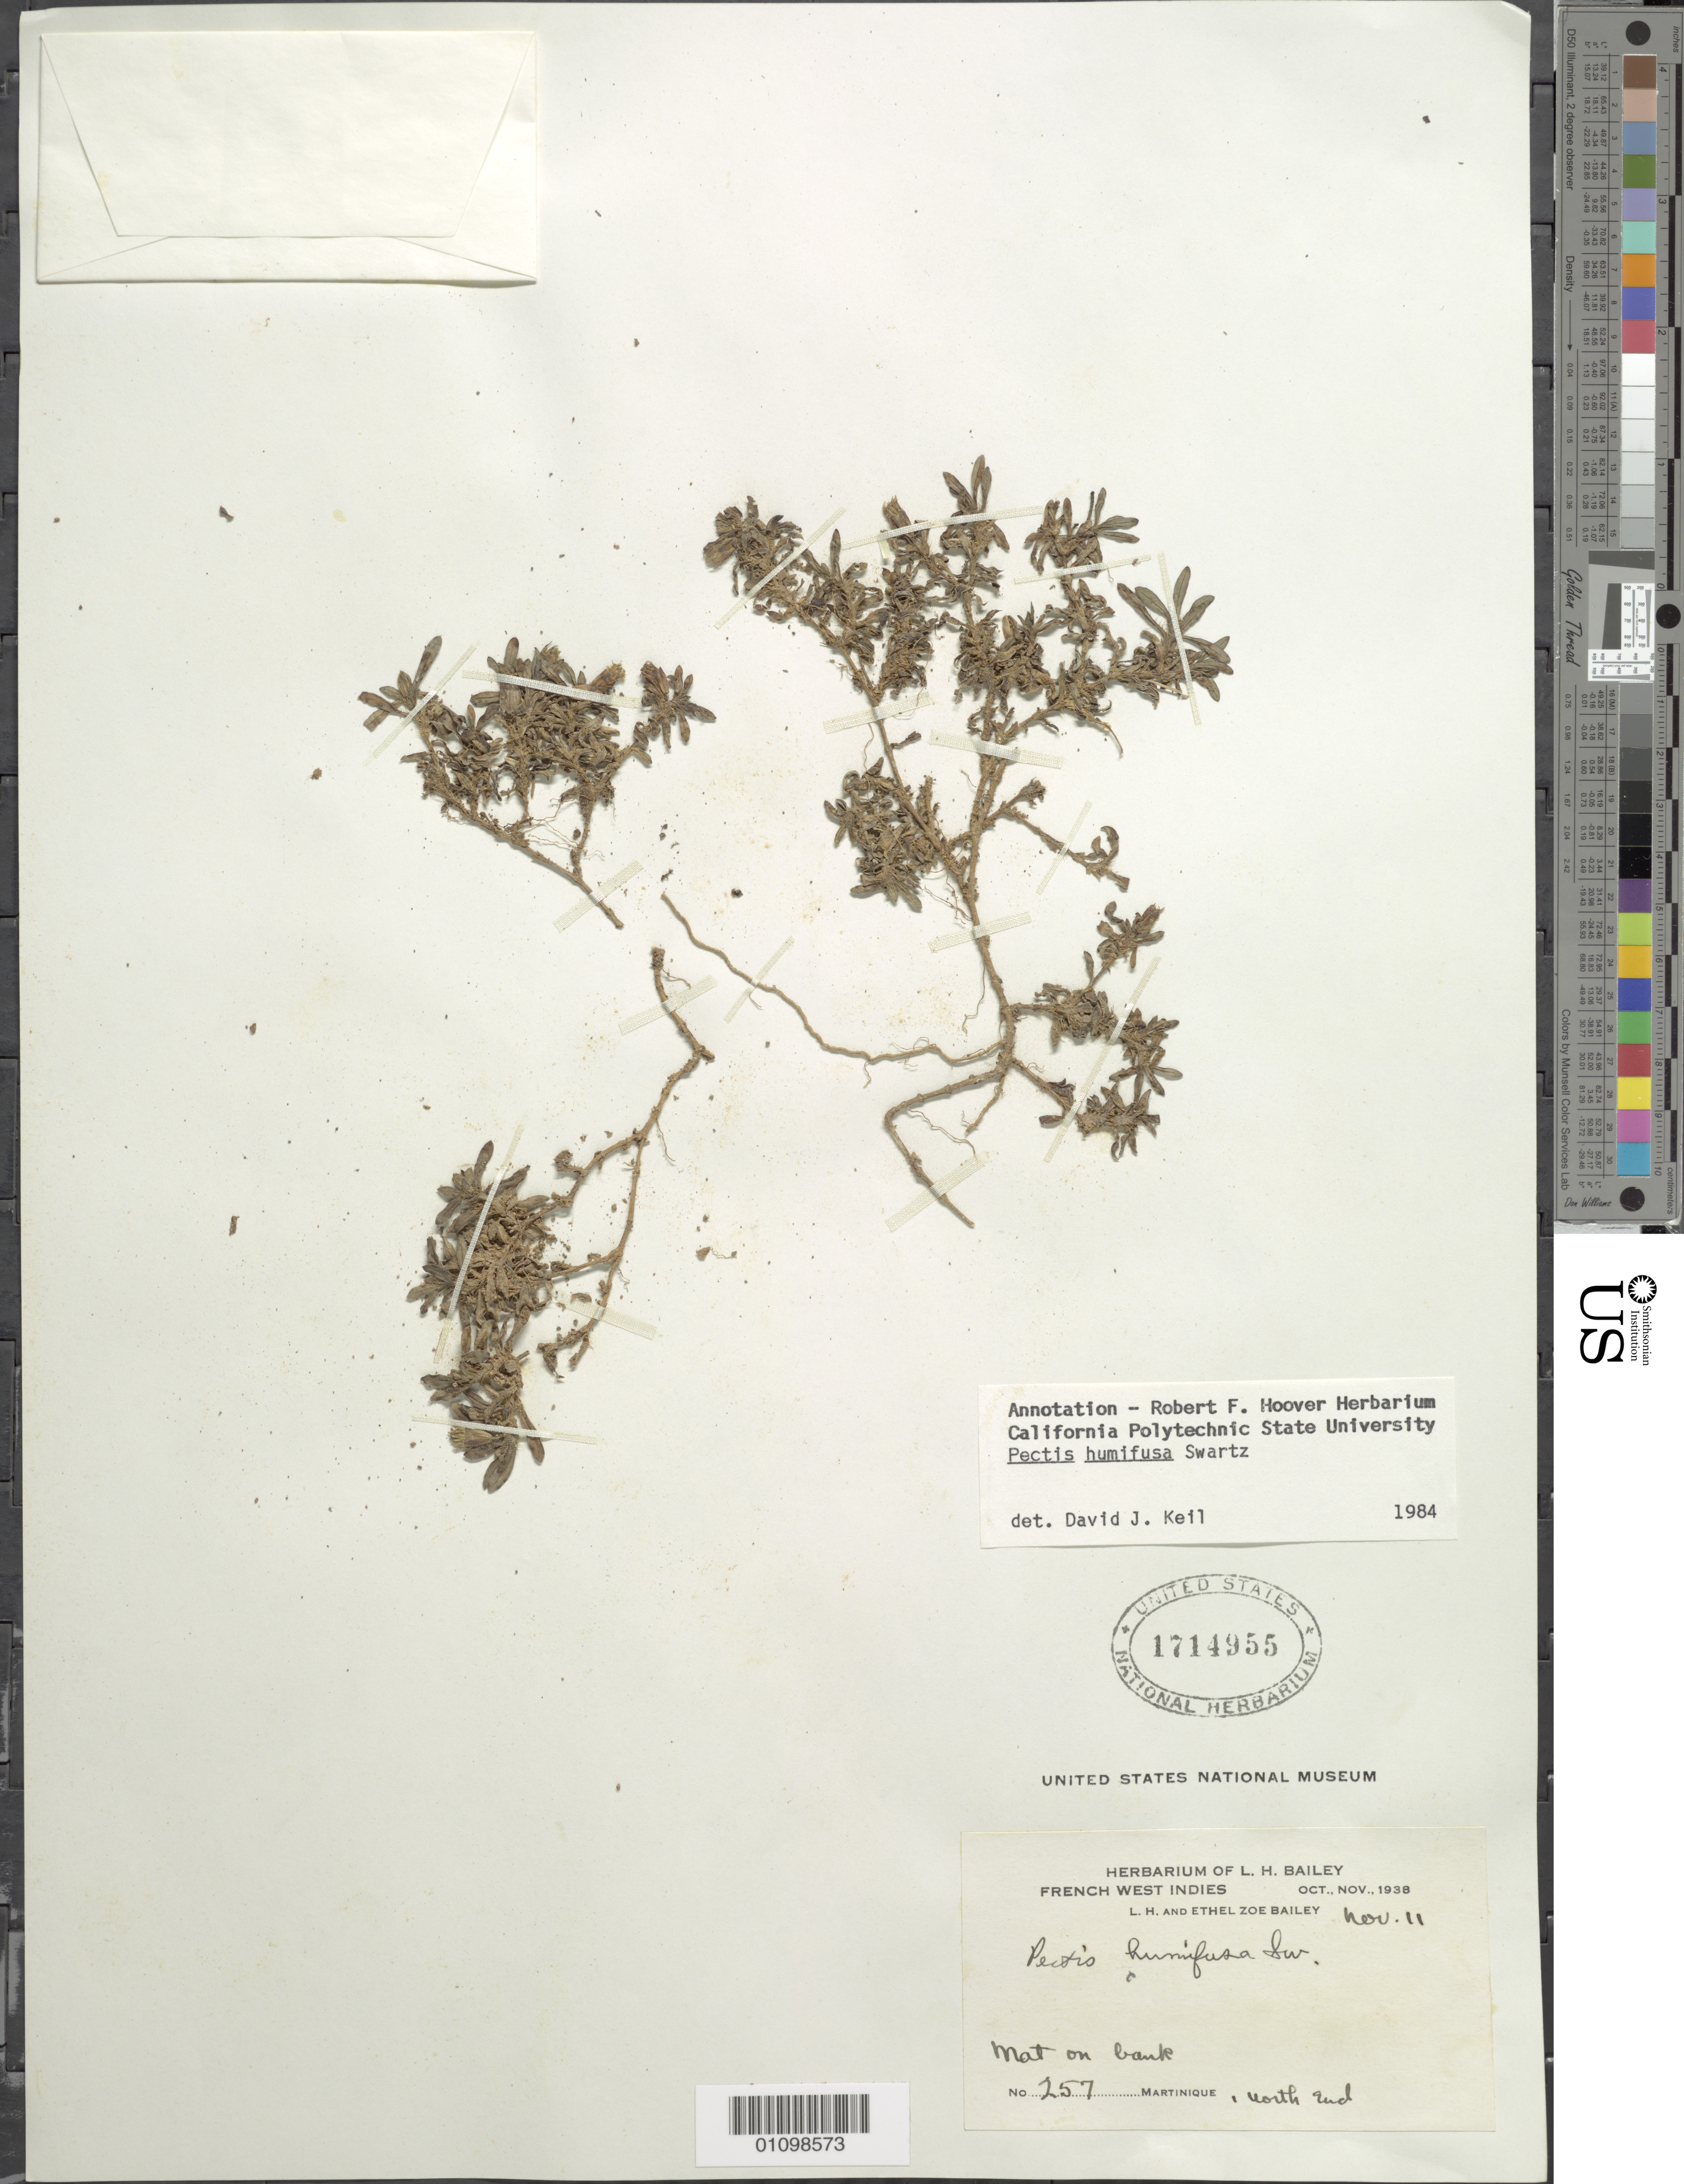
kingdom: Plantae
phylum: Tracheophyta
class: Magnoliopsida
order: Asterales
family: Asteraceae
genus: Pectis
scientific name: Pectis humifusa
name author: Sw.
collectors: L. H. Bailey & E. Z. Bailey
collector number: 257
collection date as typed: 11 Nov 1938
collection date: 1938-11-11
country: Martinique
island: Martinique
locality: N. 2nd. Mat on bank.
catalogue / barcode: US 1714955